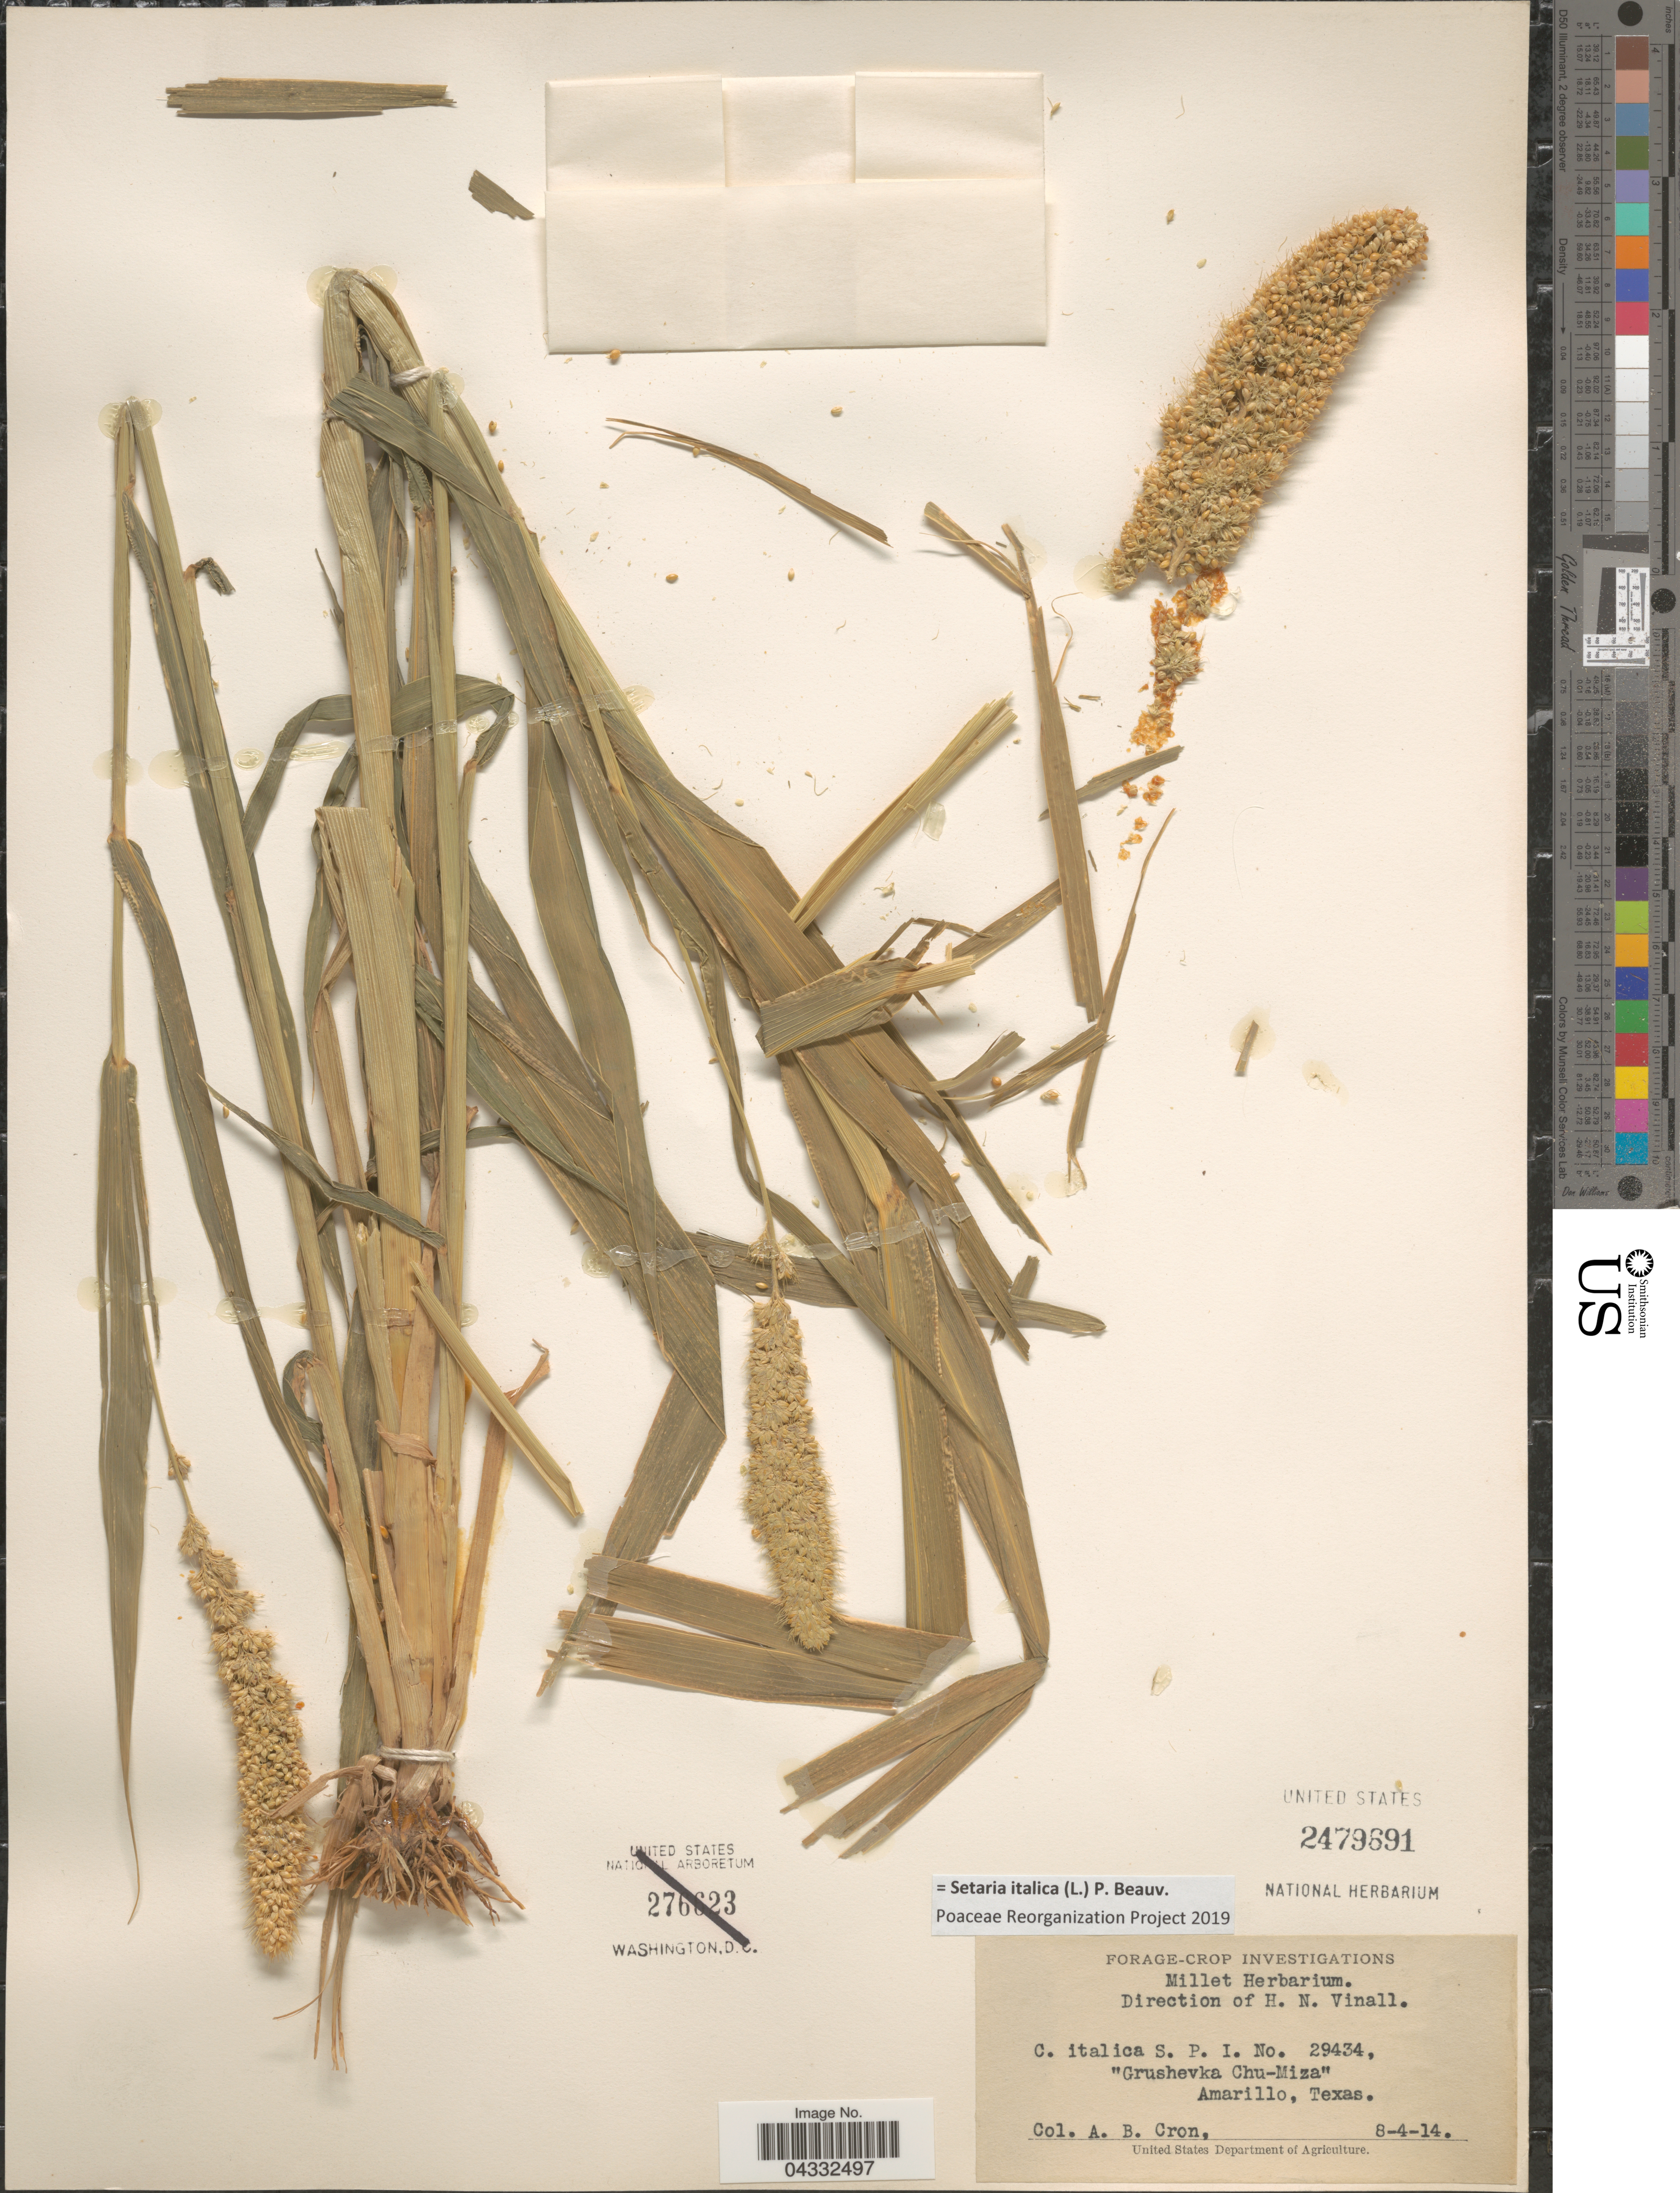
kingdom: Plantae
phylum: Tracheophyta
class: Liliopsida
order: Poales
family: Poaceae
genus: Setaria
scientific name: Setaria italica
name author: (L.) P. Beauv.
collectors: A. Cron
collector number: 29434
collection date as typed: Transcribed d/m/y: 4/8/14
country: United States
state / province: Texas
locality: Amarillo.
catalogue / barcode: US 2479691